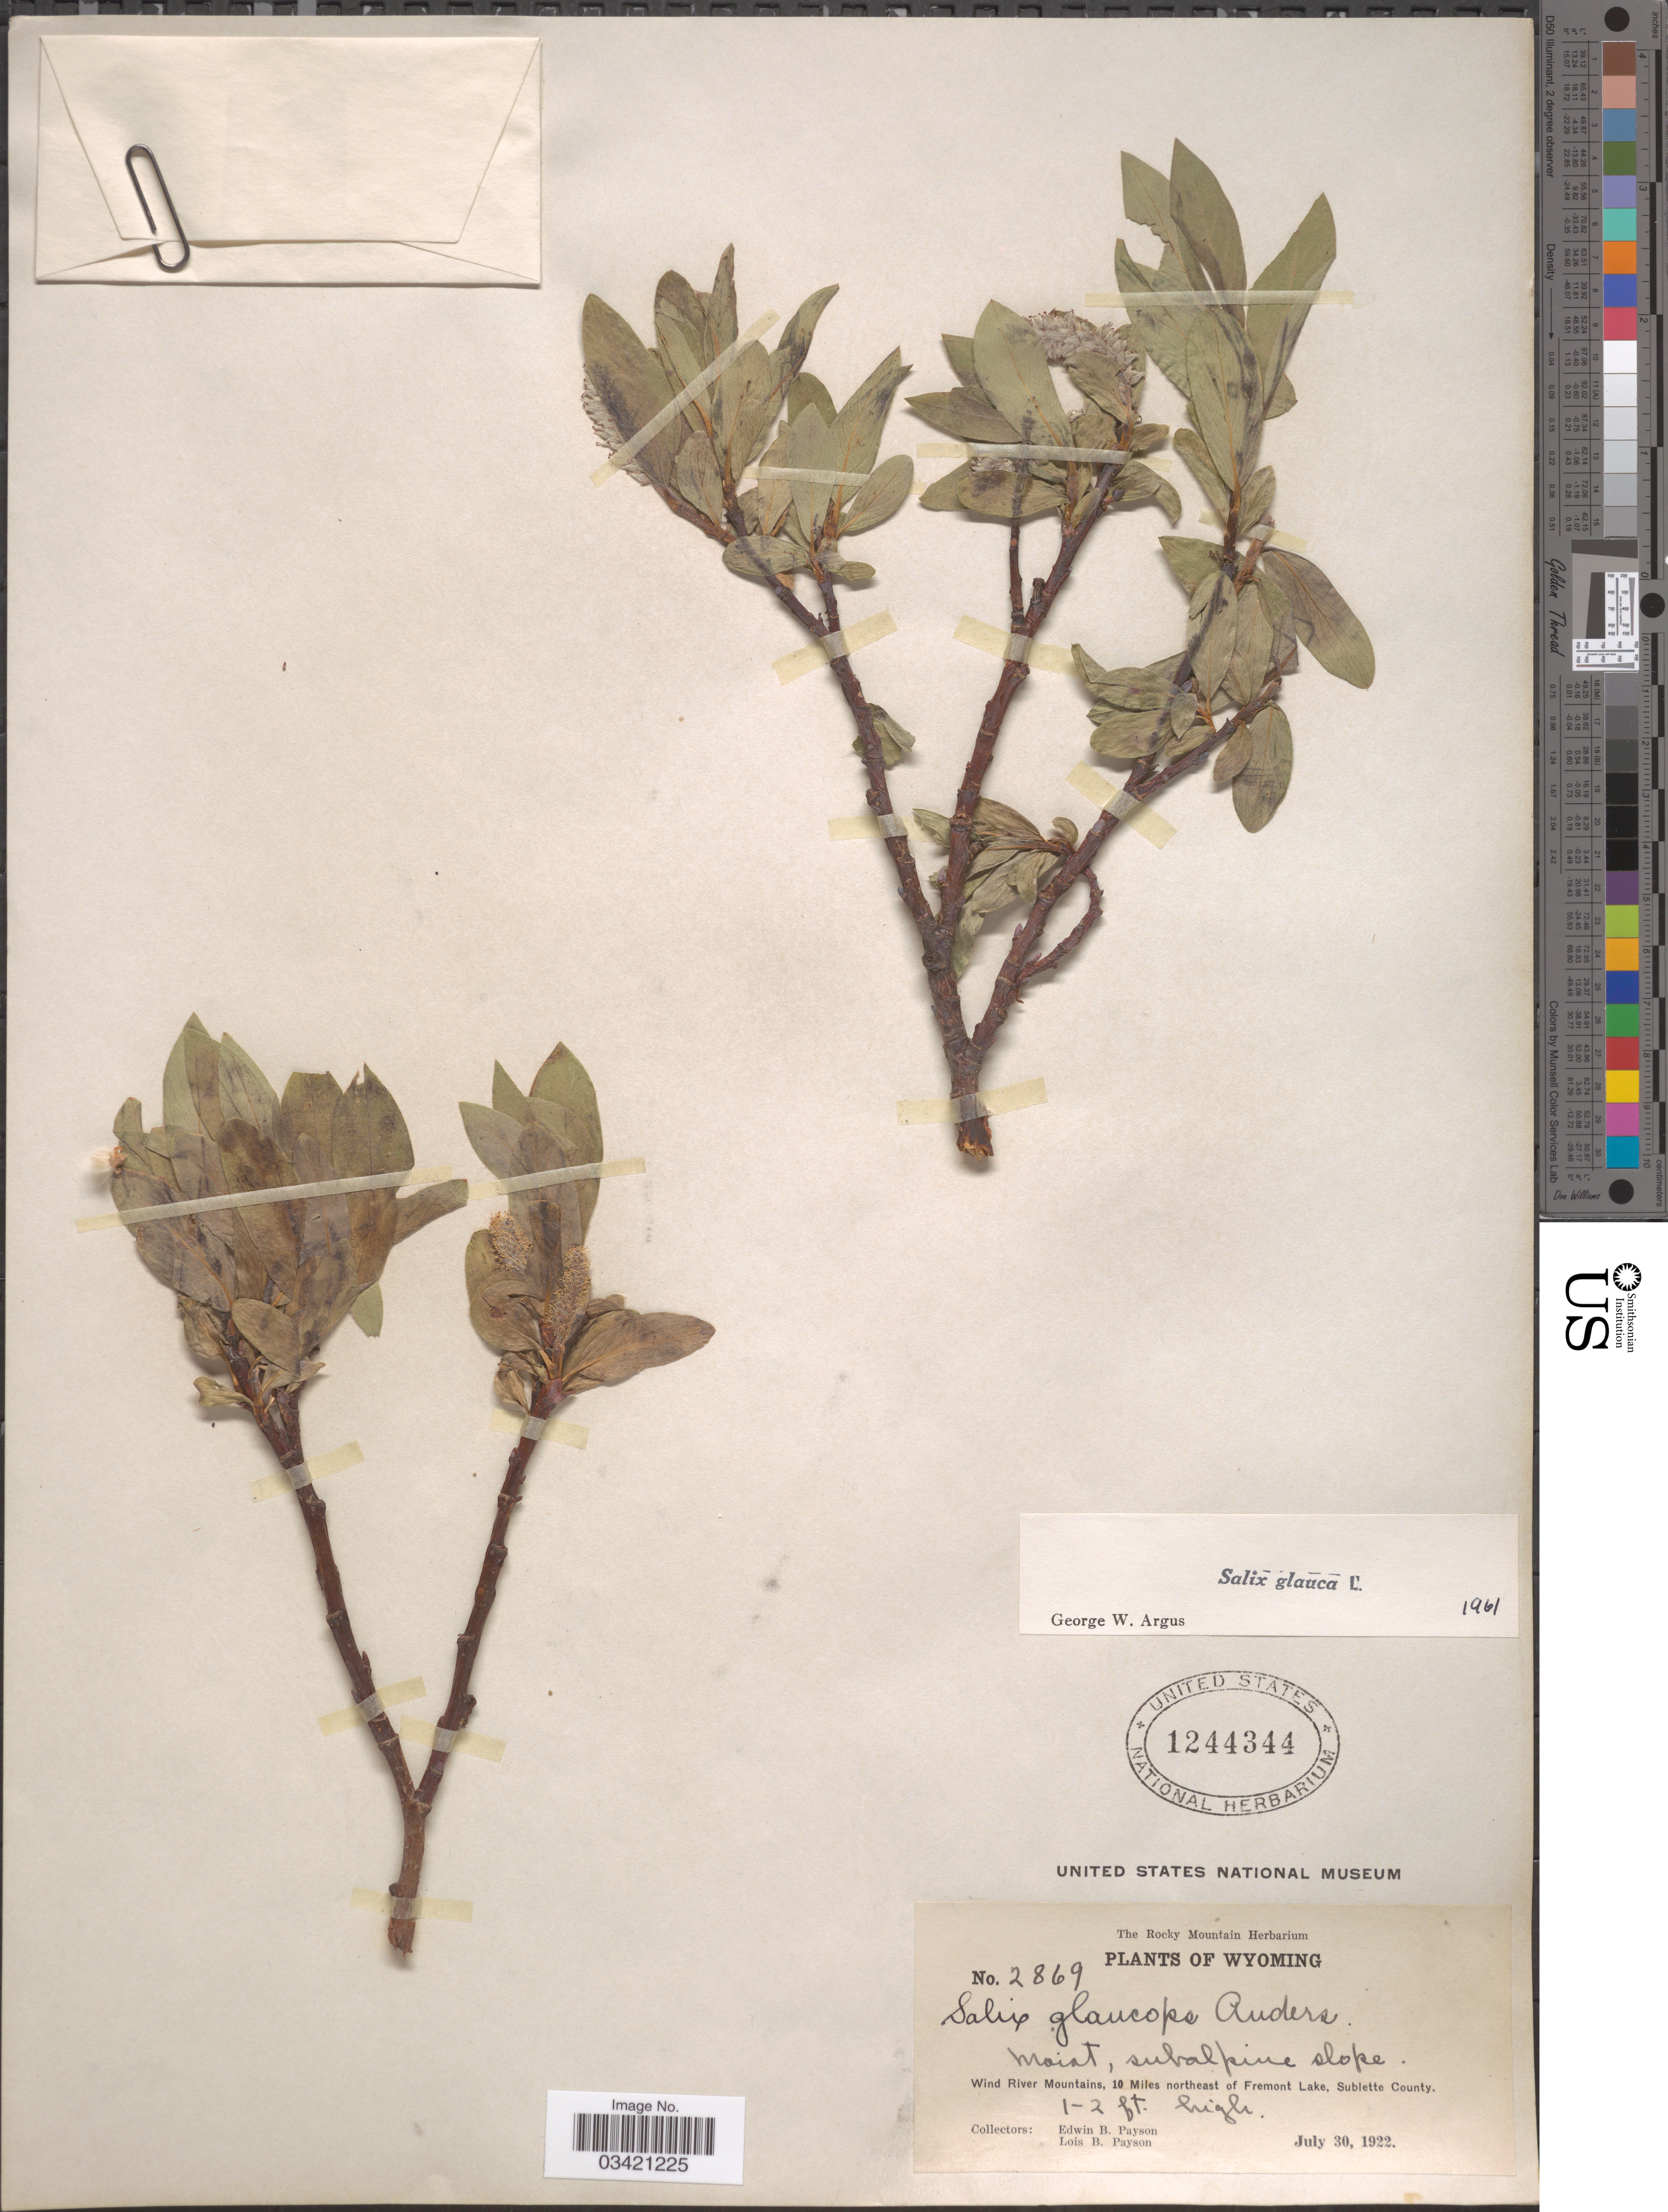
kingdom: Plantae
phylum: Tracheophyta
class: Magnoliopsida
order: Malpighiales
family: Salicaceae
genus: Salix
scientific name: Salix glauca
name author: L.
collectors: E. B. Payson & L. Payson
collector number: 2869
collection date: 1922-07-30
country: United States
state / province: Wyoming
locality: Wind River Mountains, 10 miles northeast of Fremont Lake, Sublette County.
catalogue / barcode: US 1244344